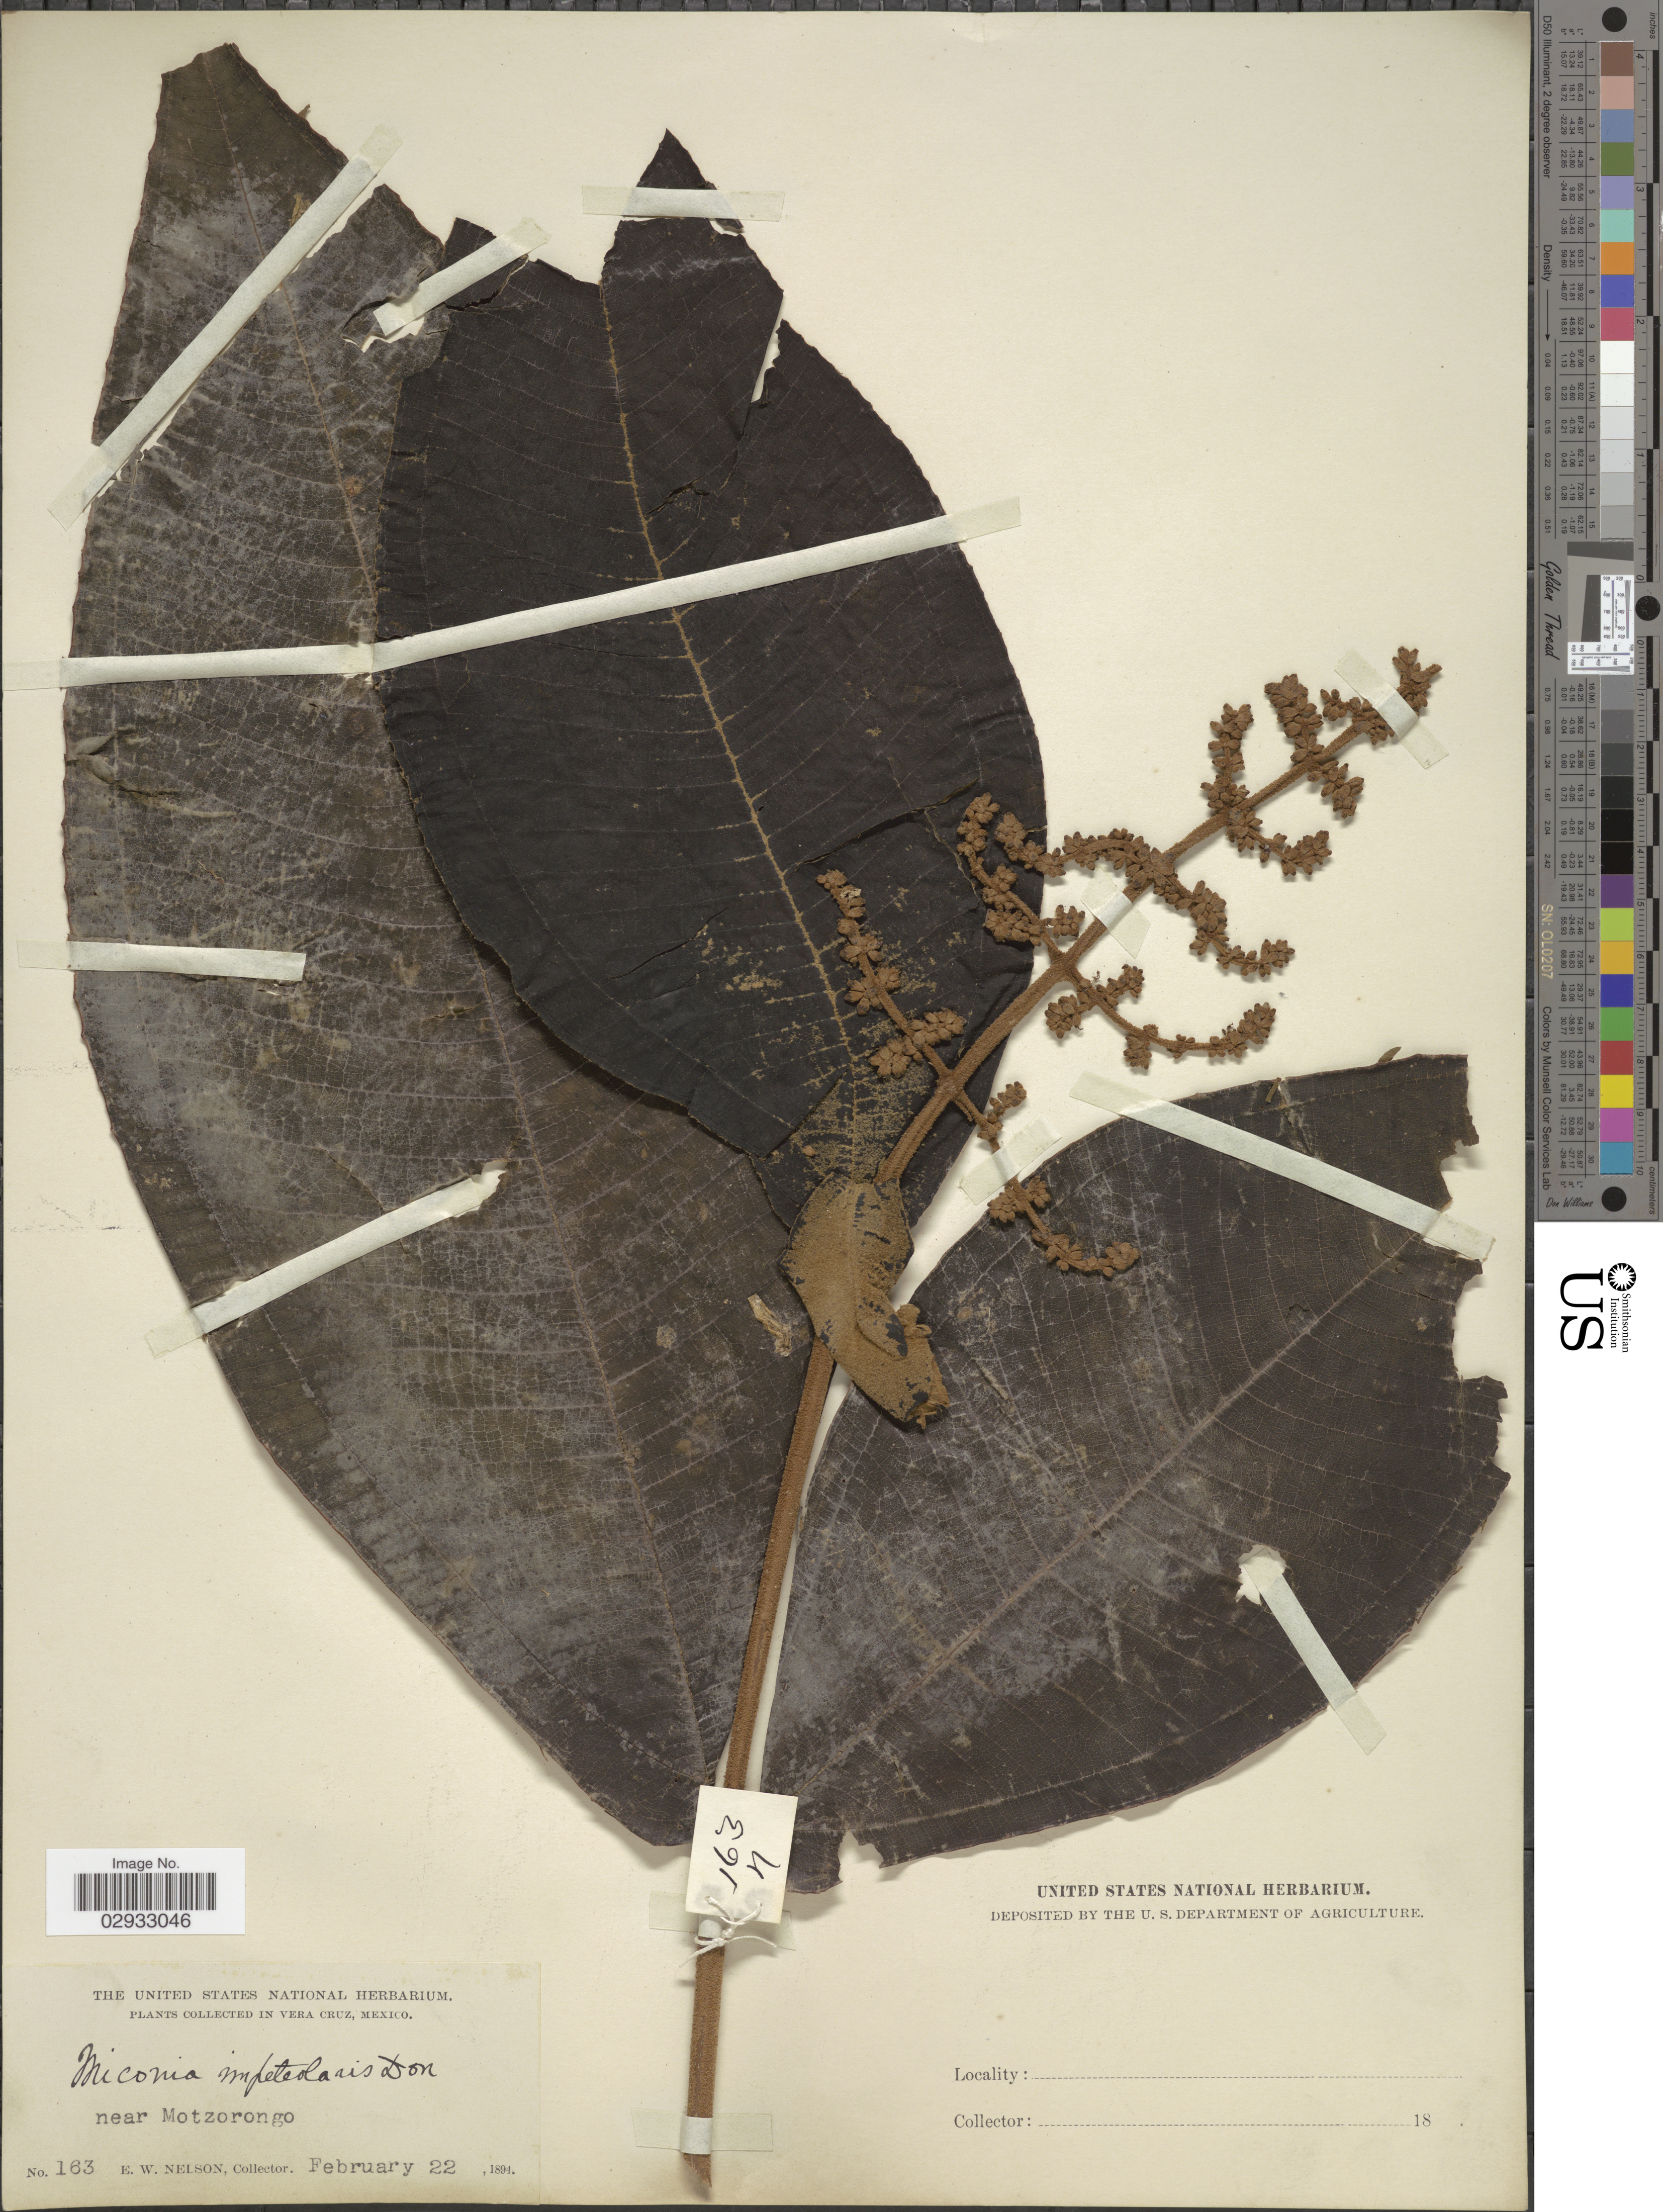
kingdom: Plantae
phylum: Tracheophyta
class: Magnoliopsida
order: Myrtales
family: Melastomataceae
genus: Miconia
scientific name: Miconia impetiolaris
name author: (Sw.) D. Don ex DC.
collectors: E. W. Nelson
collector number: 163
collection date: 1894-02-22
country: Mexico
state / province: Veracruz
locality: Vera Cruz. Near Motzorongo.